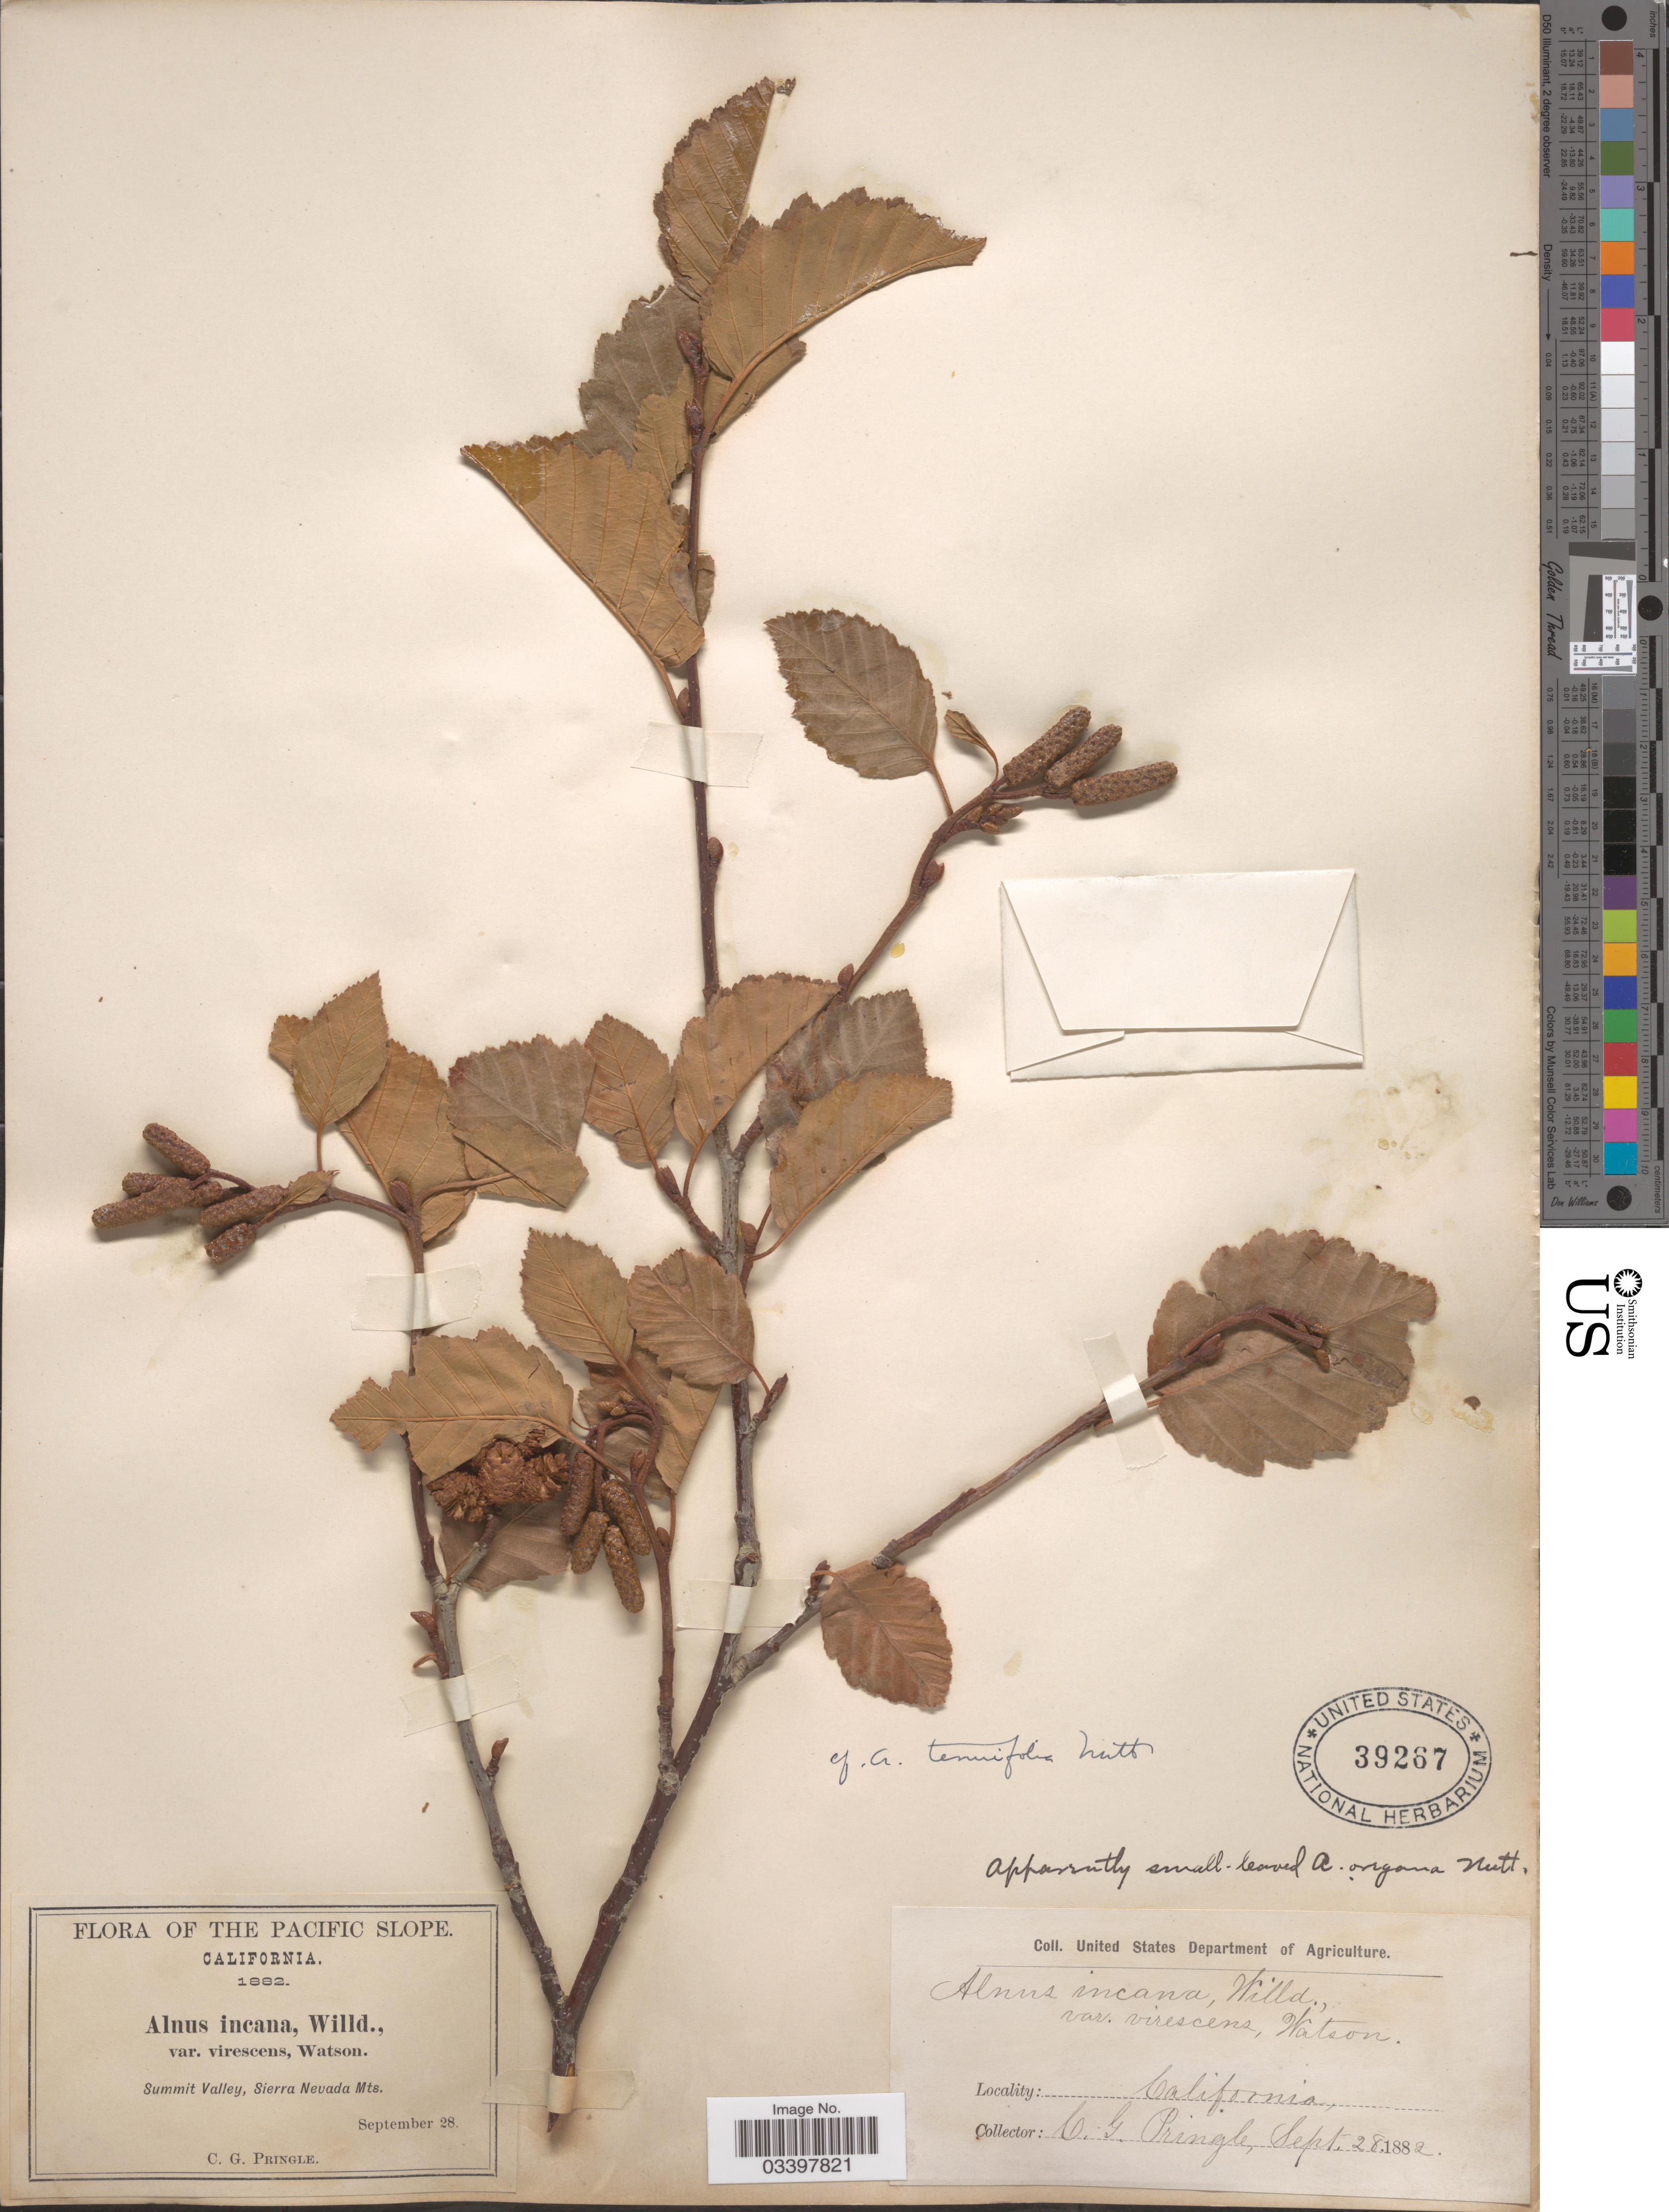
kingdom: Plantae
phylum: Tracheophyta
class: Magnoliopsida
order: Fagales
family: Betulaceae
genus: Alnus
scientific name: Alnus incana subsp. tenuifolia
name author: (Nutt.) Breitung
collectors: C. G. Pringle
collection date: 1882-09-28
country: United States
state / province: California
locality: The Pacific Slope. Summit Valley, Sierra Nevada Mts.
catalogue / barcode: US 39267